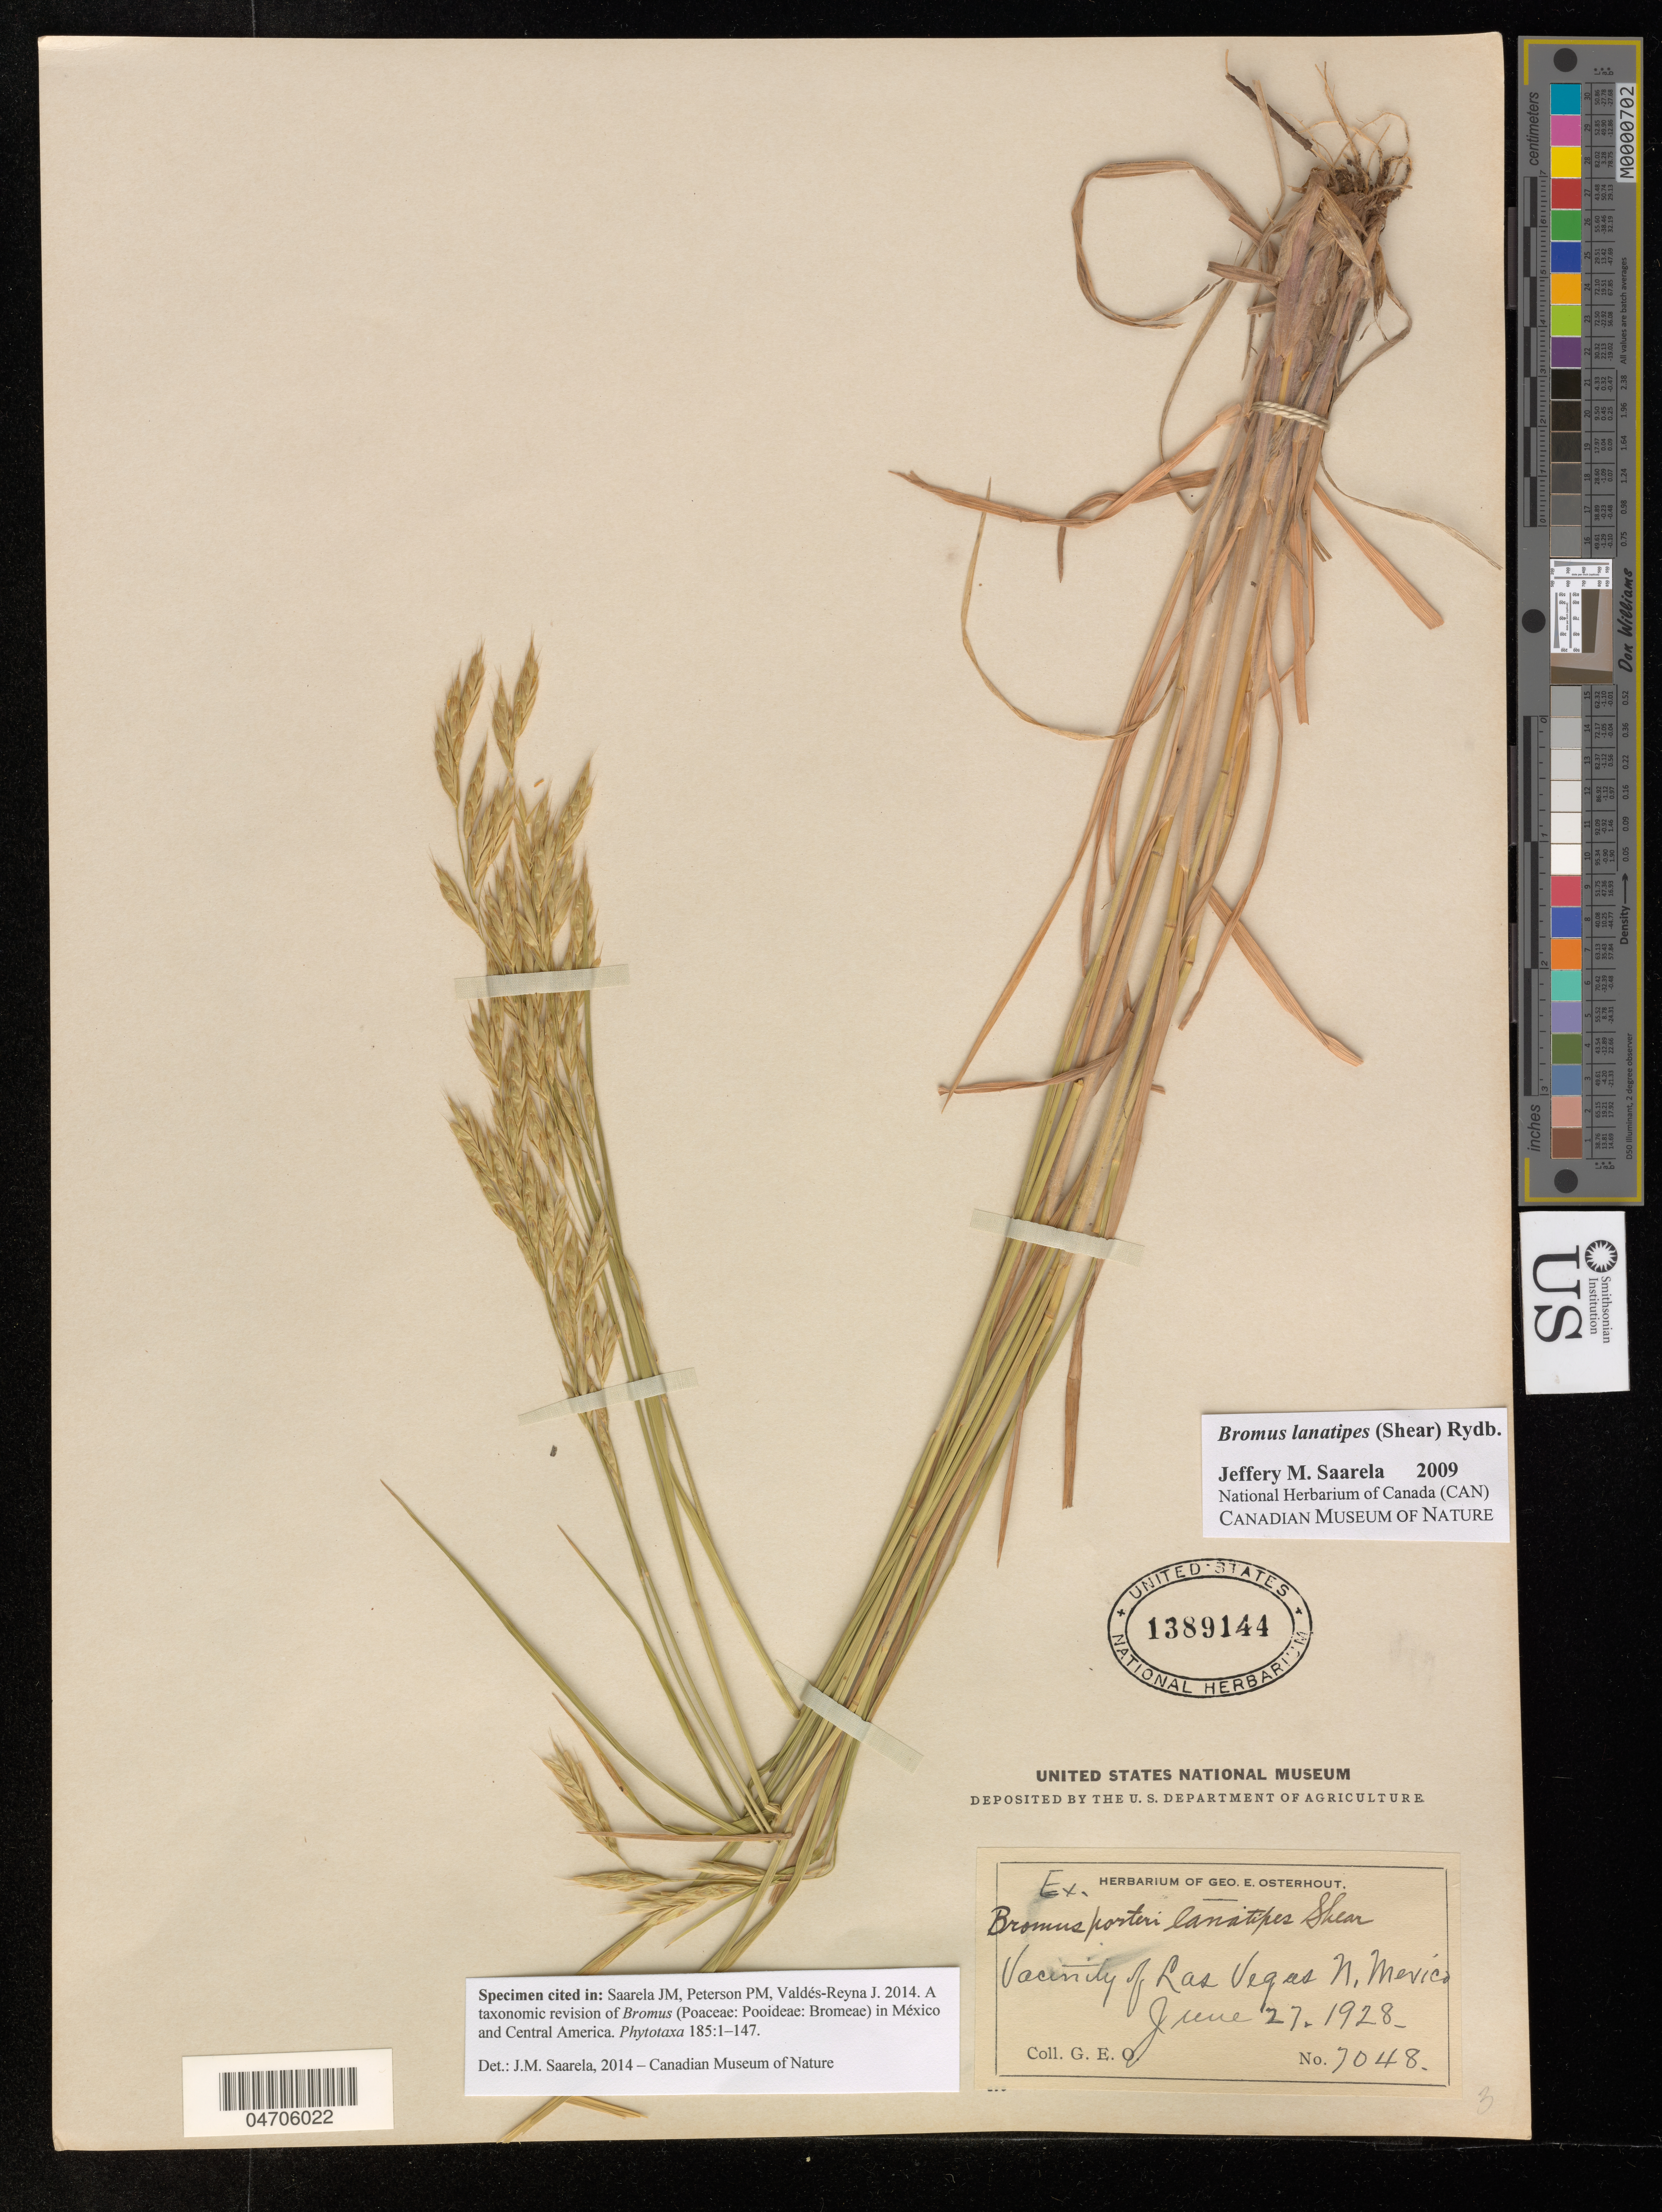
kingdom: Plantae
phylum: Tracheophyta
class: Liliopsida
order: Poales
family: Poaceae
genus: Bromus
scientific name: Bromus lanatipes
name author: (Shear) Rydb.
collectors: G. E. Osterhout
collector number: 7048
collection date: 1928-06-27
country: United States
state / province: New Mexico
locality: Vacinity of Las Vegas.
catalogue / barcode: US 1389144